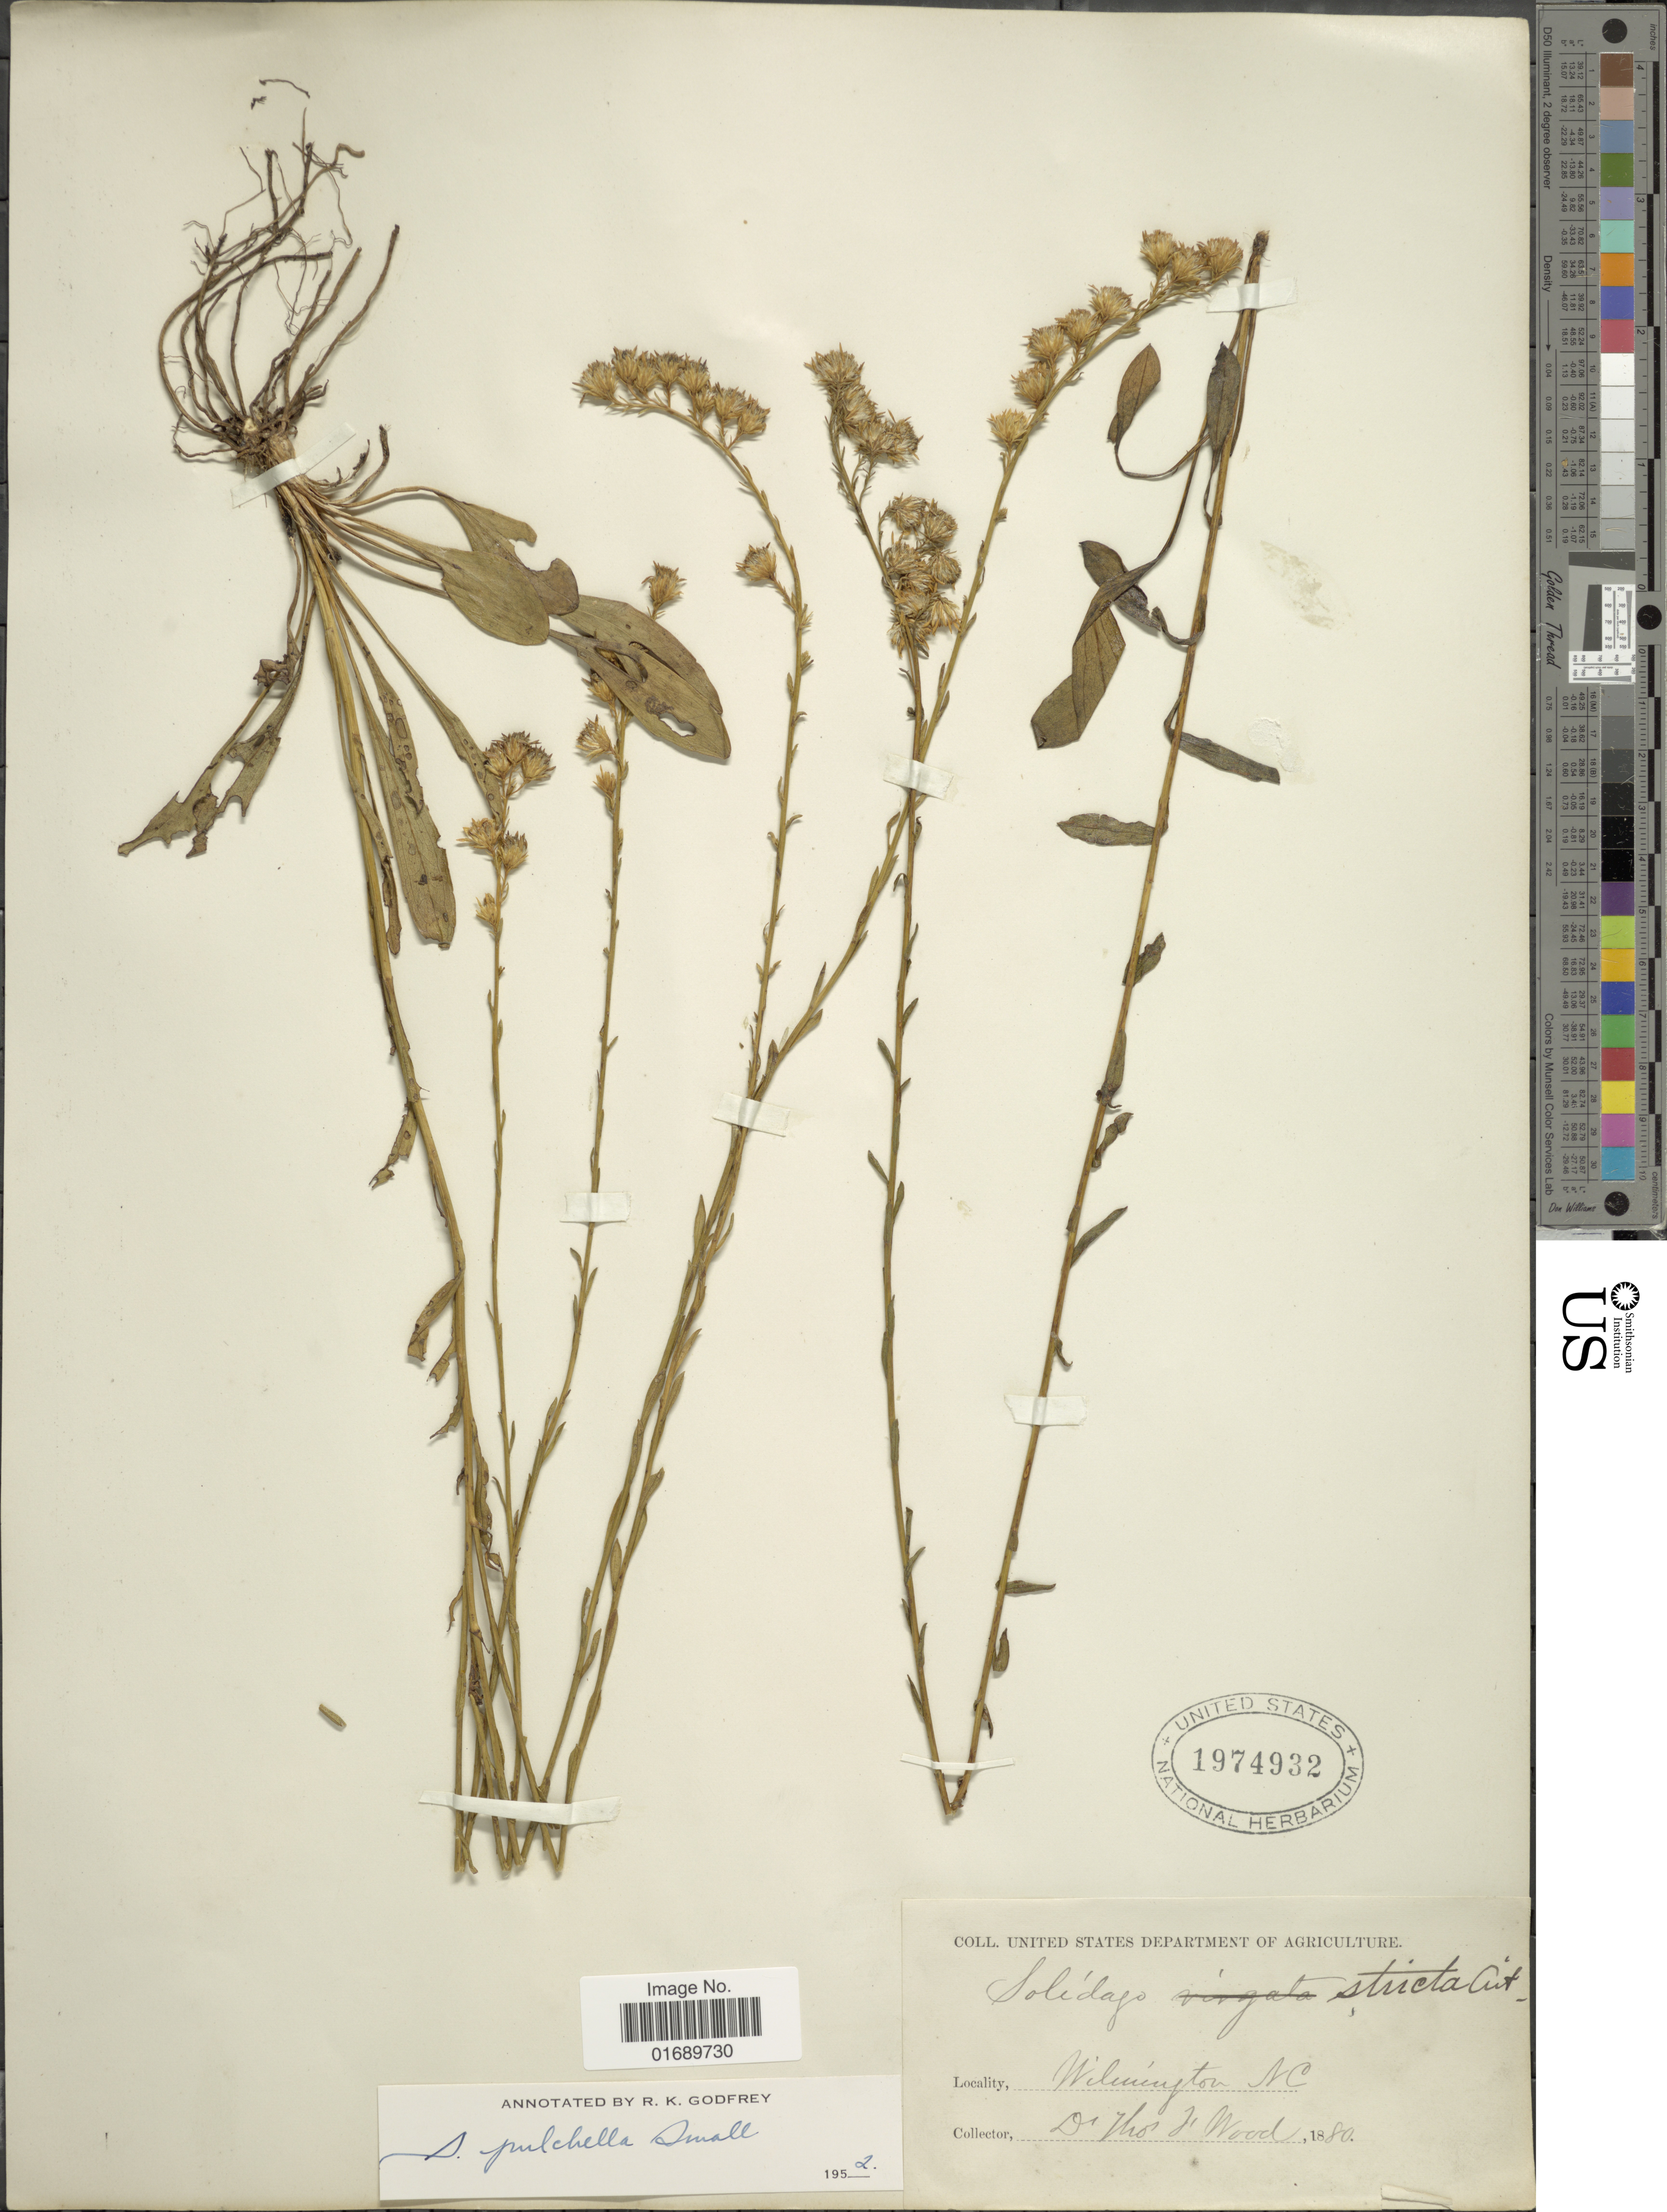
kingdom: Plantae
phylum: Tracheophyta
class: Magnoliopsida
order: Asterales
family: Asteraceae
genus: Solidago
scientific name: Solidago pulchella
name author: Small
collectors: T. F. Wood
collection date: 1880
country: United States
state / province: North Carolina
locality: Wilmington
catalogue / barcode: US 1974932